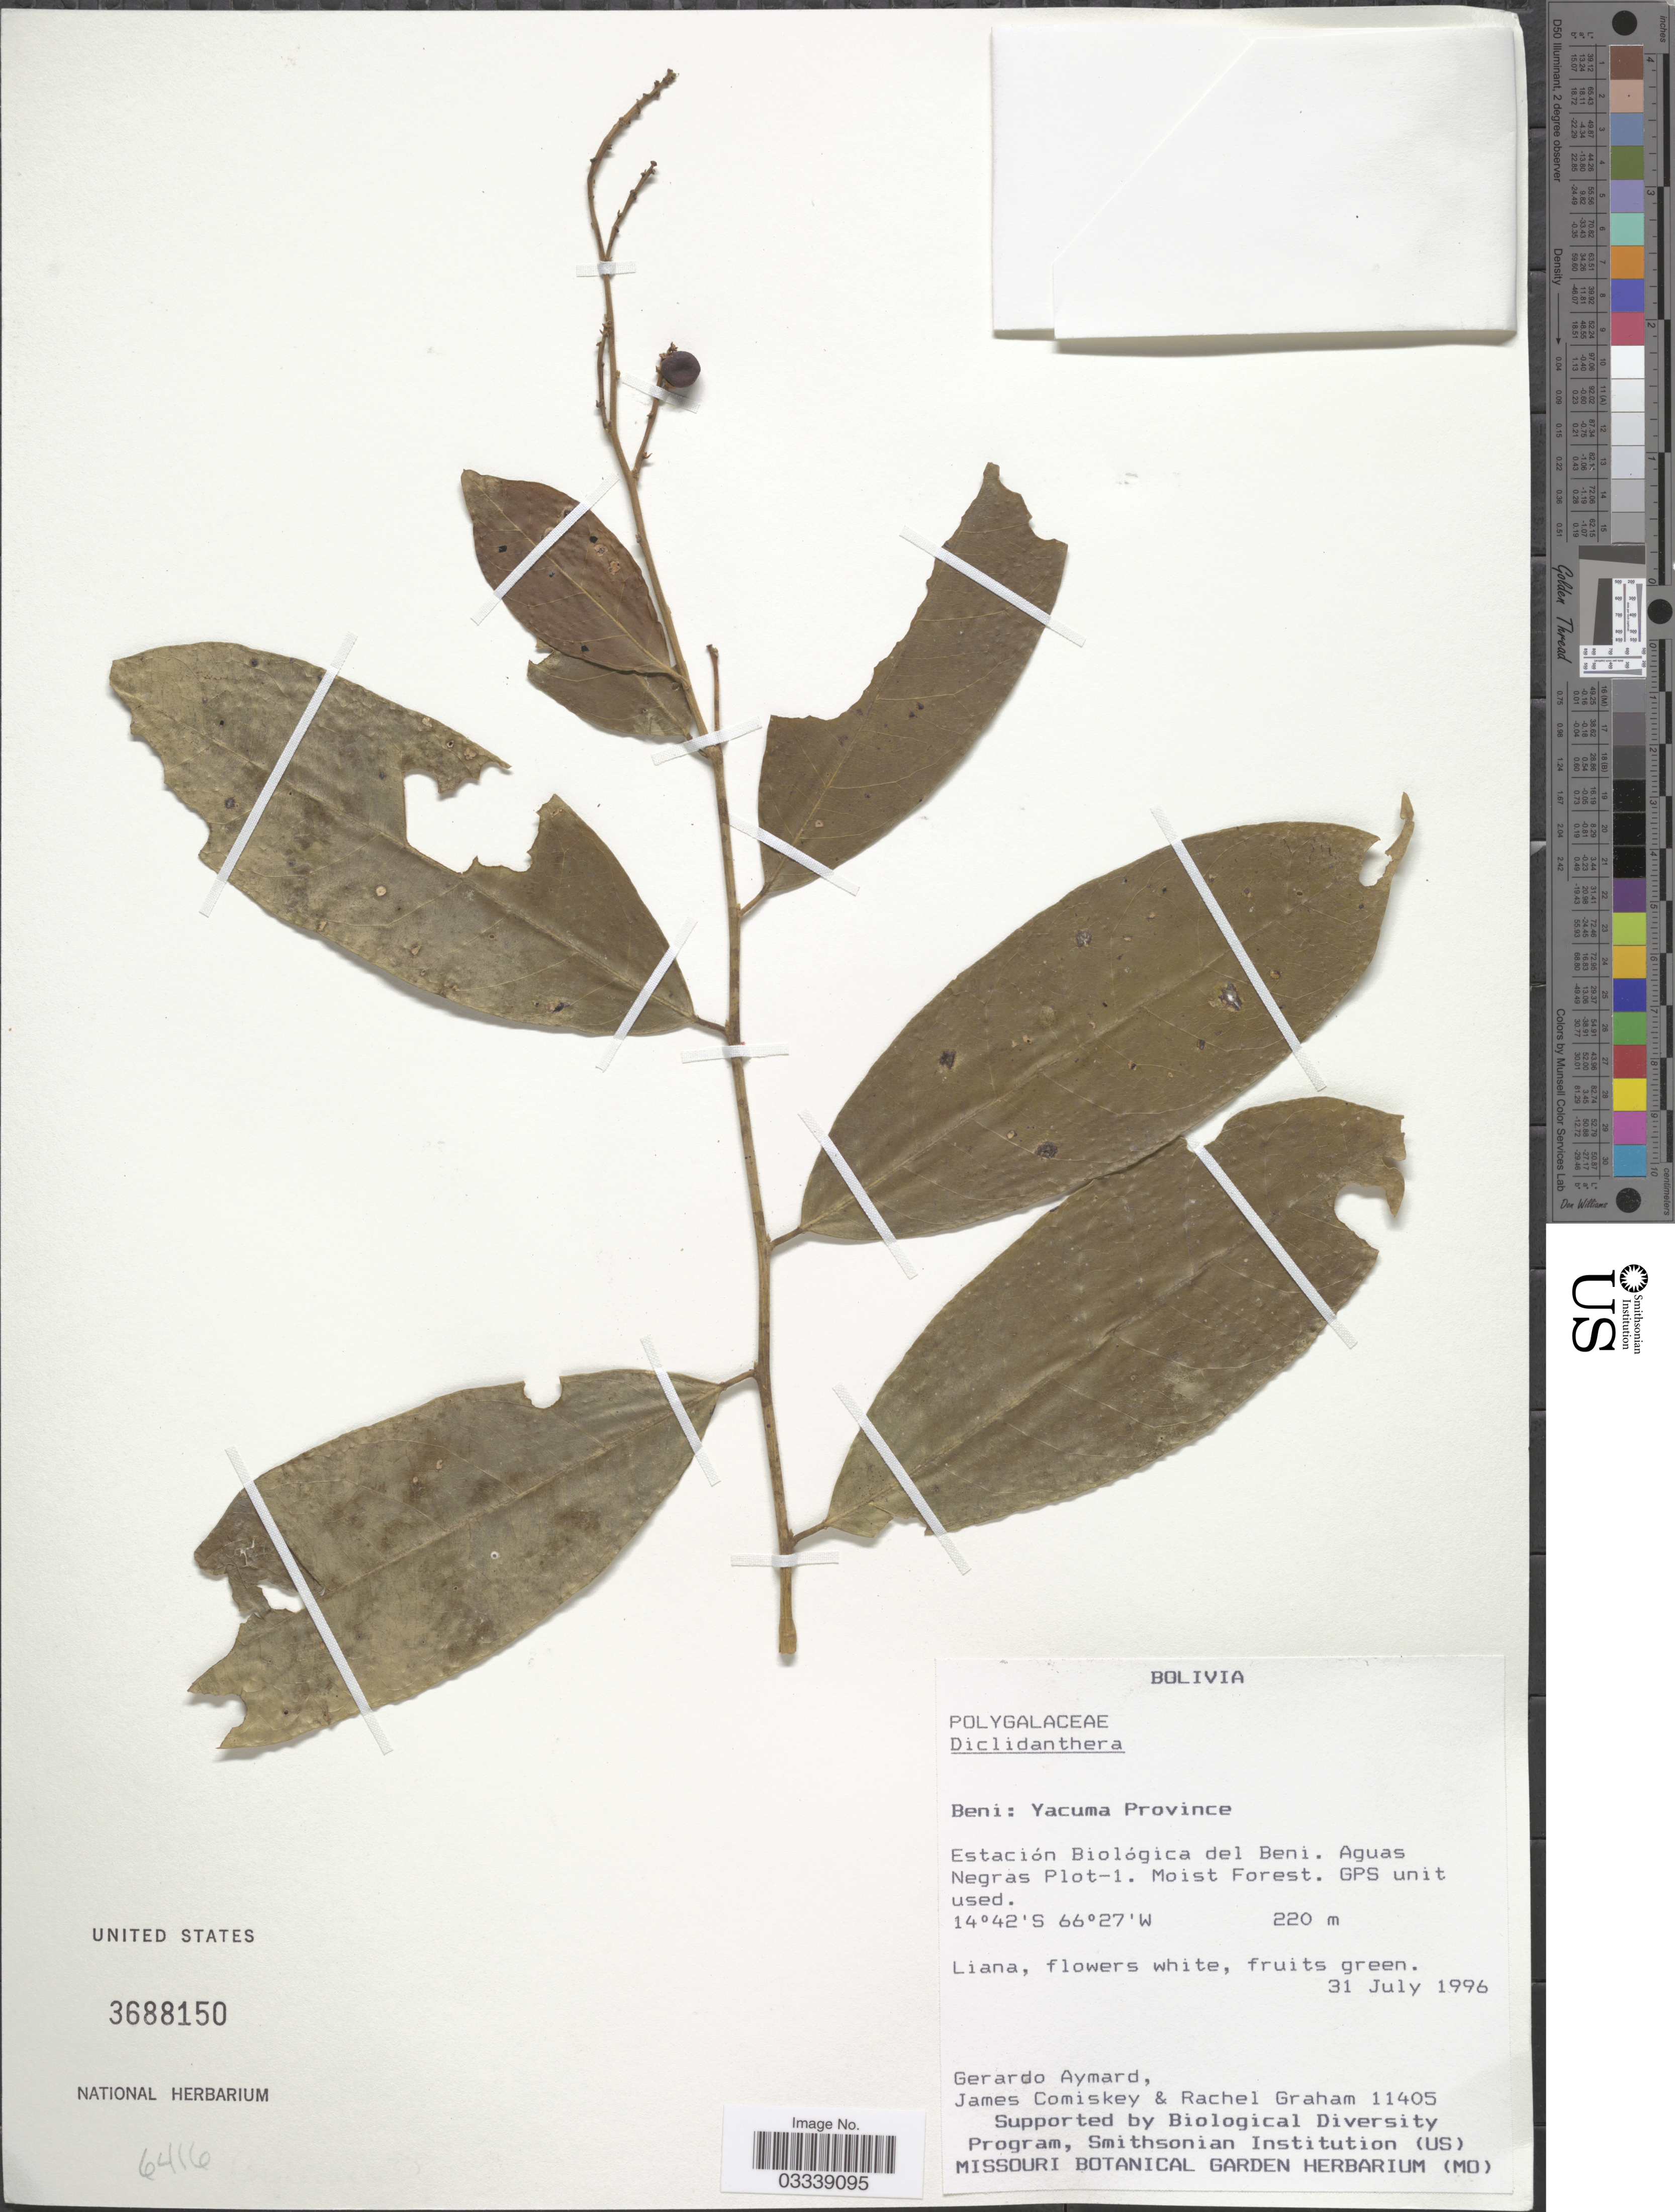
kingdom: Plantae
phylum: Tracheophyta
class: Magnoliopsida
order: Fabales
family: Polygalaceae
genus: Diclidanthera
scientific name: Diclidanthera sp.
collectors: G. A. Aymard, J. A. Comiskey & R. Graham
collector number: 11405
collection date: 1996-07-31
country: Bolivia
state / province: Beni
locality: Yacuma Province. Estación Biológica del Beni. Aguas Negras Plot-1.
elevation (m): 220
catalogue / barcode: US 3688150